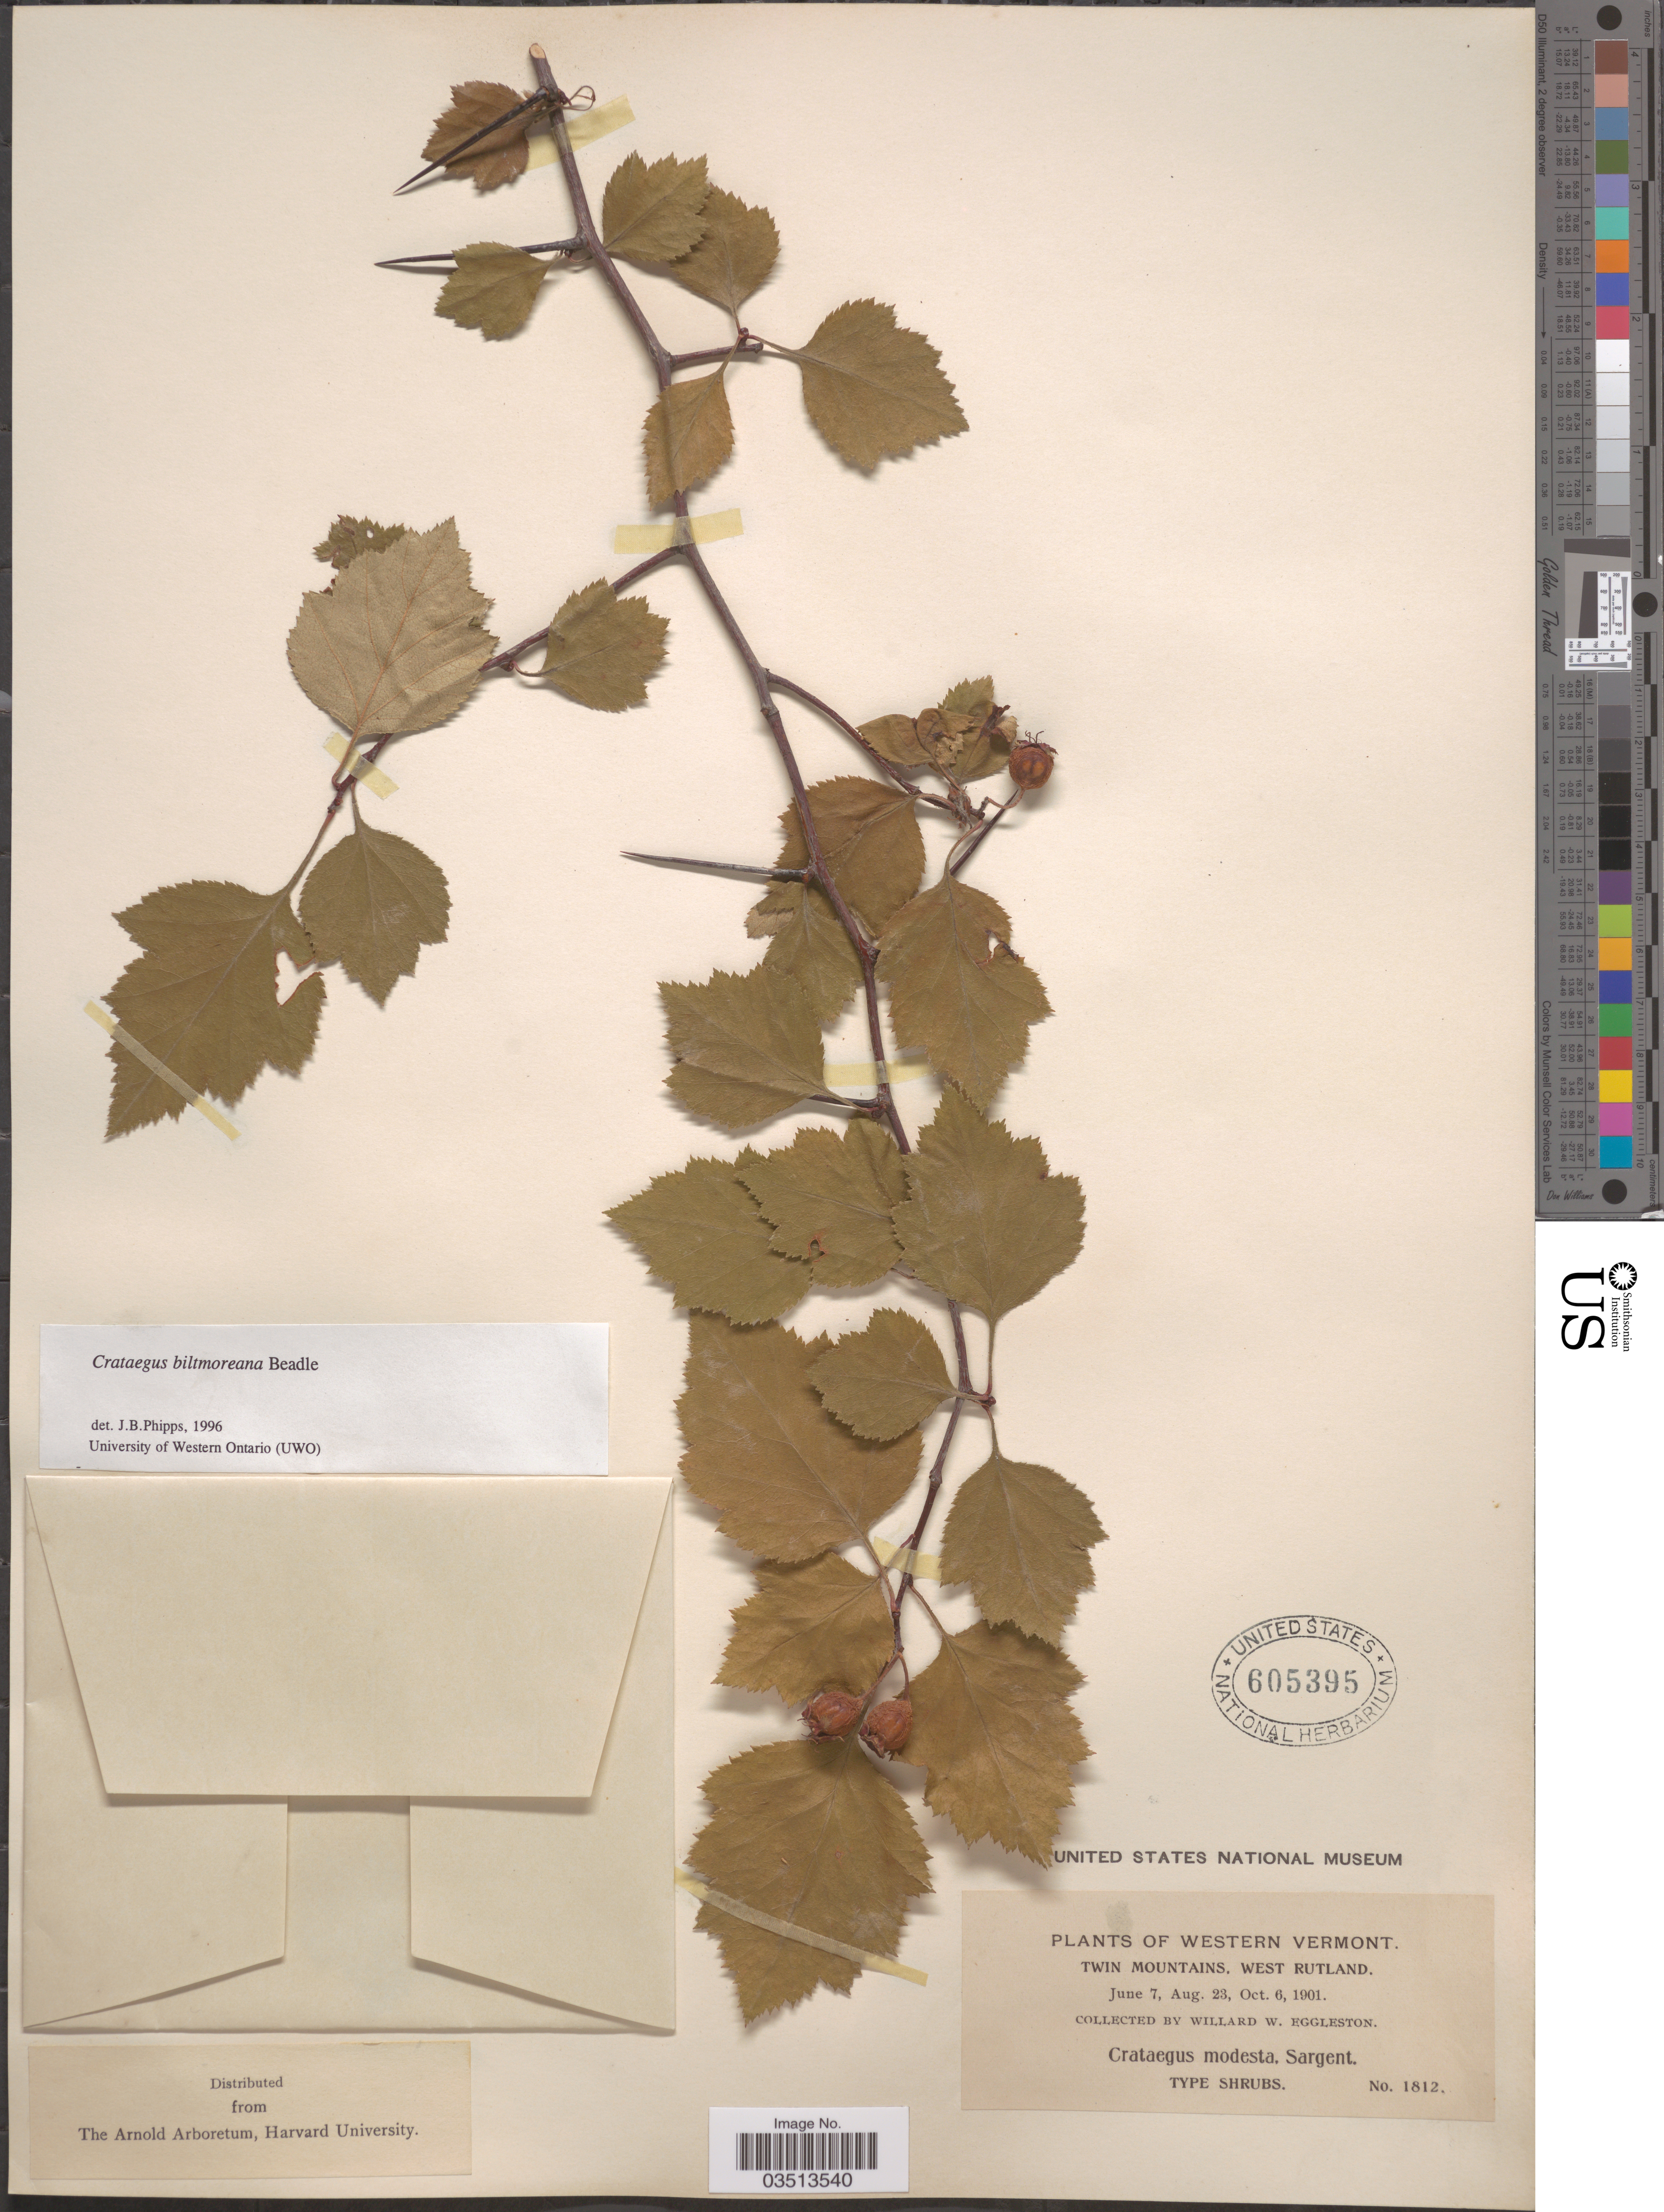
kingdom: Plantae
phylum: Tracheophyta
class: Magnoliopsida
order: Rosales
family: Rosaceae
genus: Crataegus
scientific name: Crataegus biltmoreana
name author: Beadle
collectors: W. W. Eggleston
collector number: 1812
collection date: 1901-06-07/1901-10-06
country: United States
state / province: Vermont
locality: Western Vermont. Twin Mountains, West Rutland.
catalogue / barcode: US 605395